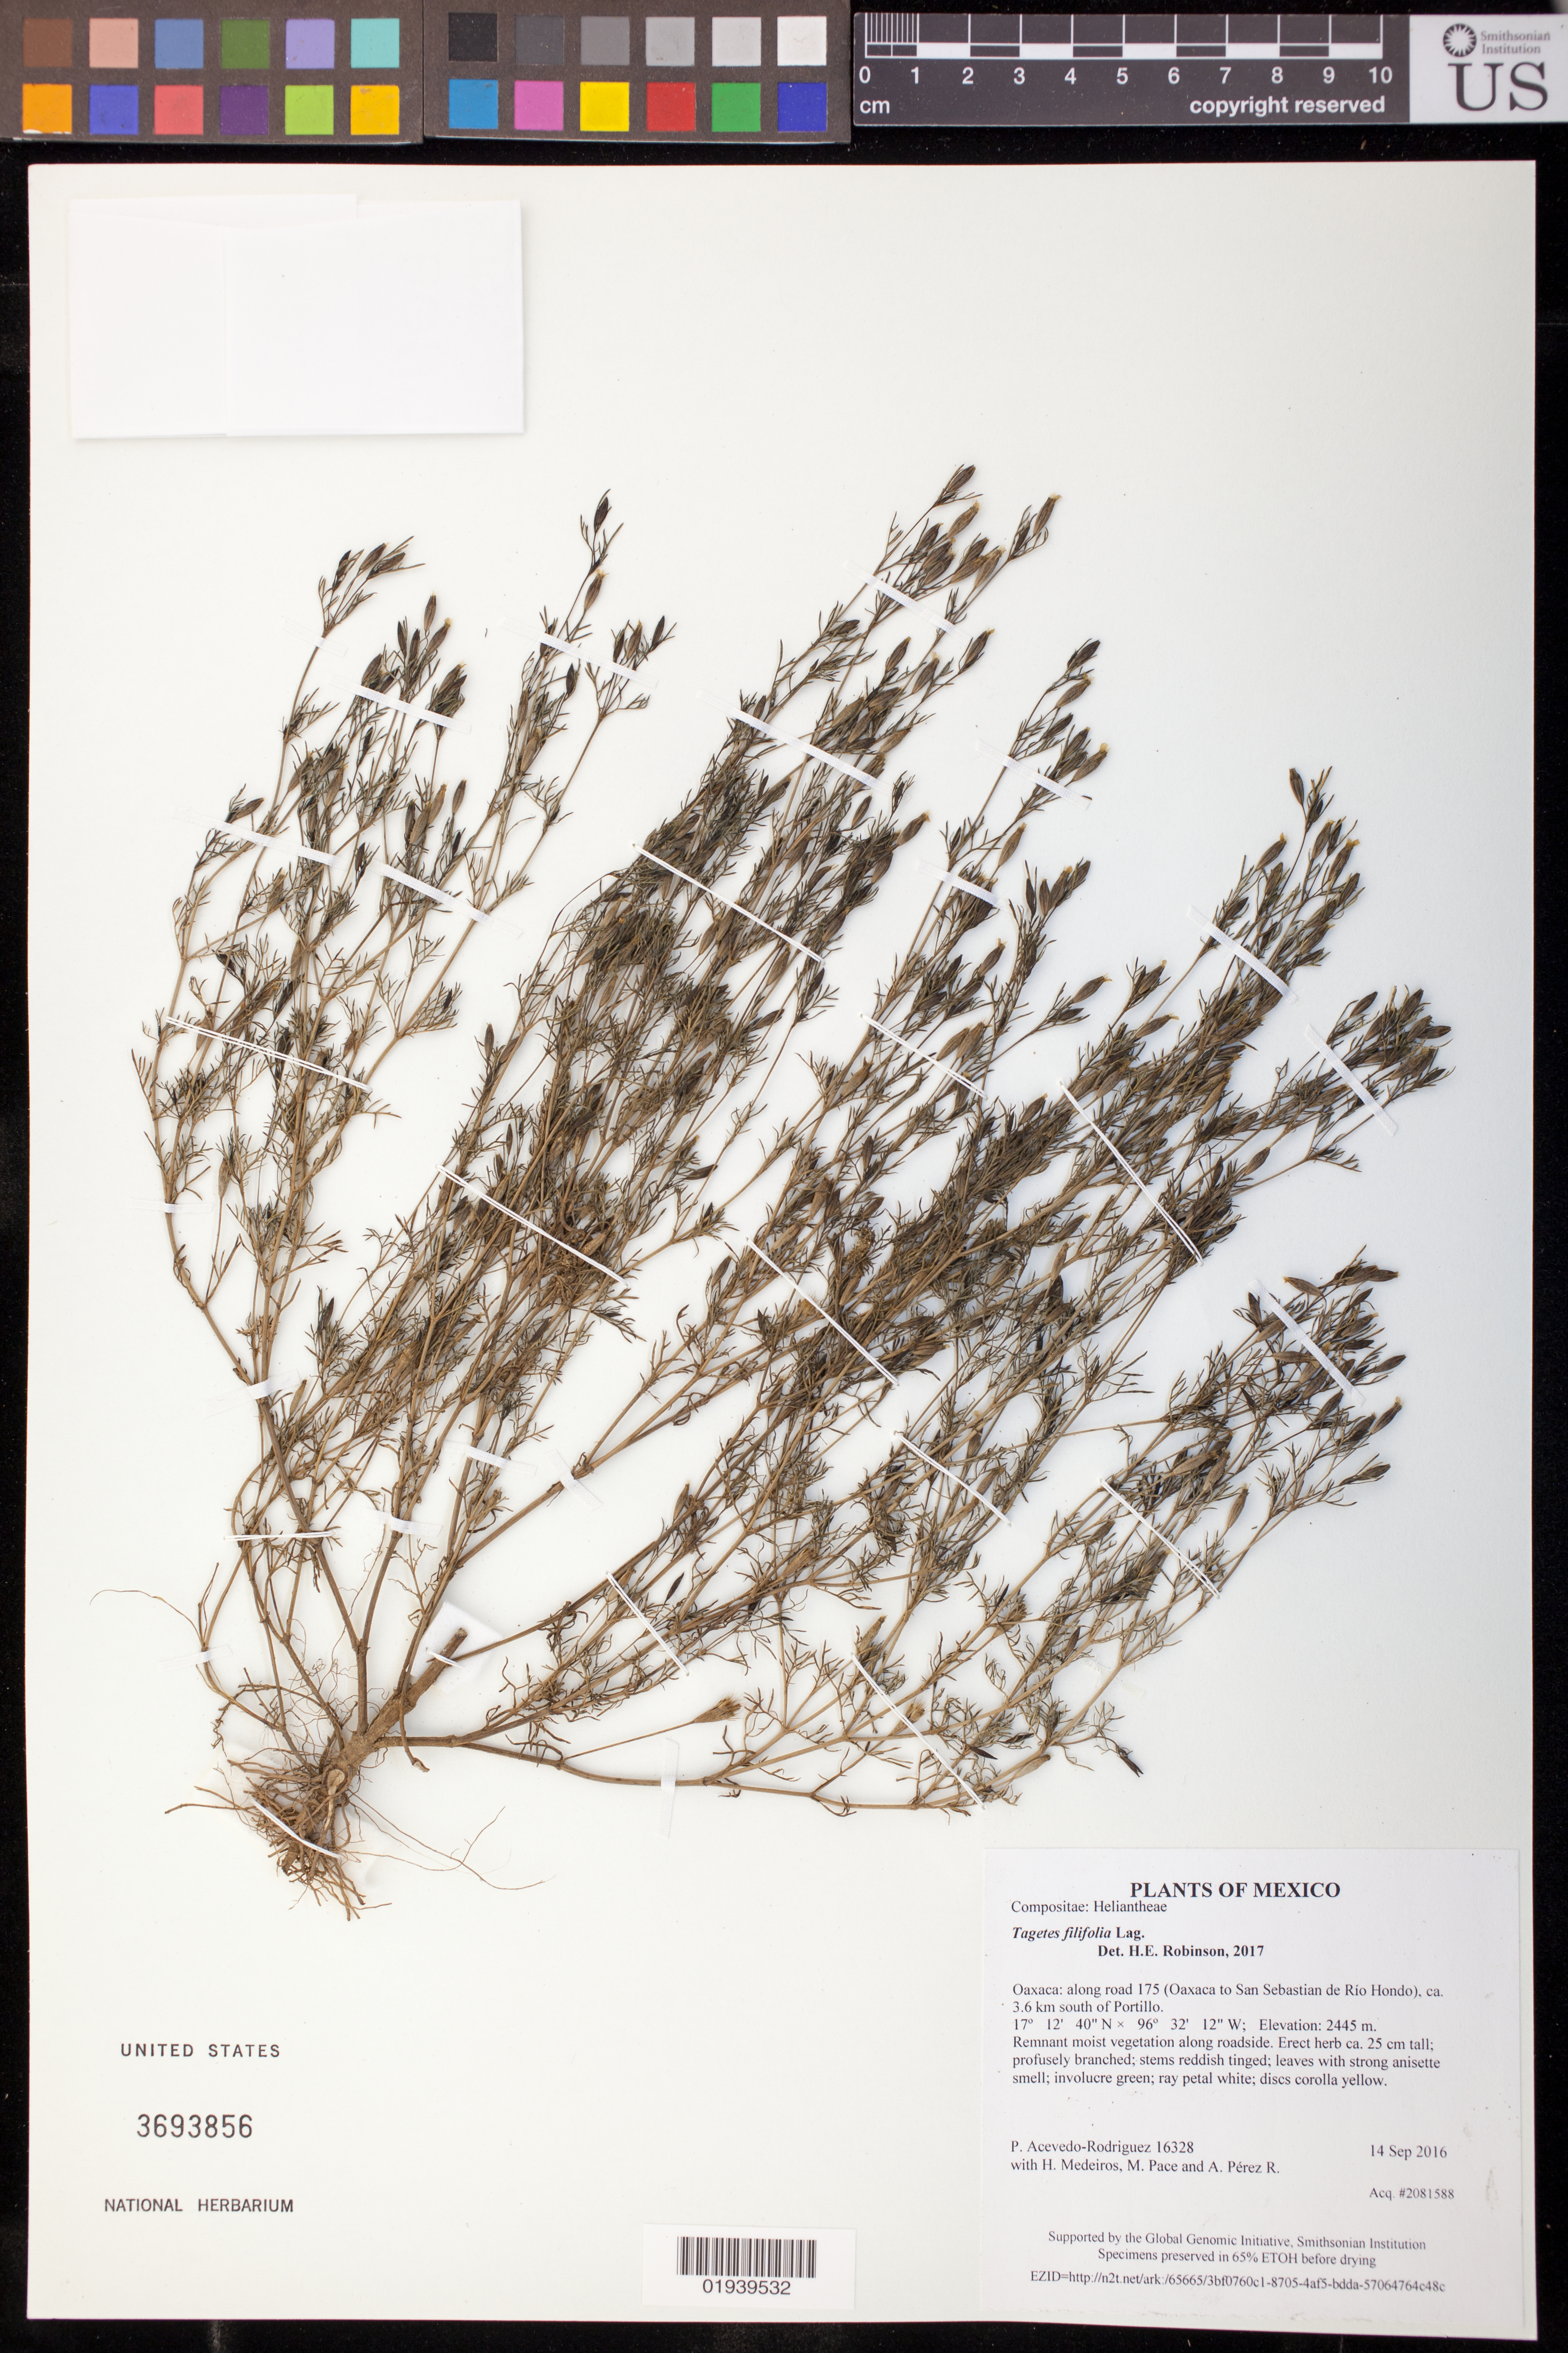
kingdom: Plantae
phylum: Tracheophyta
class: Magnoliopsida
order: Asterales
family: Asteraceae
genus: Tagetes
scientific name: Tagetes filifolia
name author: Lag.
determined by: Robinson, H. E., (US), Smithsonian Institution - National Museum of Natural History (UNITED STATES)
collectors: P. Acevedo-Rodr., H. Medeiros, M. R. Pace & A. Pérez R.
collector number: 16328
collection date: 2016-09-14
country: Mexico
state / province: Oaxaca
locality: along road 175 (Oaxaca to San Sebastian de Río Hondo), ca. 3.6 km south of Portillo.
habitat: Remnant moist vegetation along roadside.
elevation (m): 2445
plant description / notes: US, NY, MO, K, F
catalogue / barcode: US 3693856